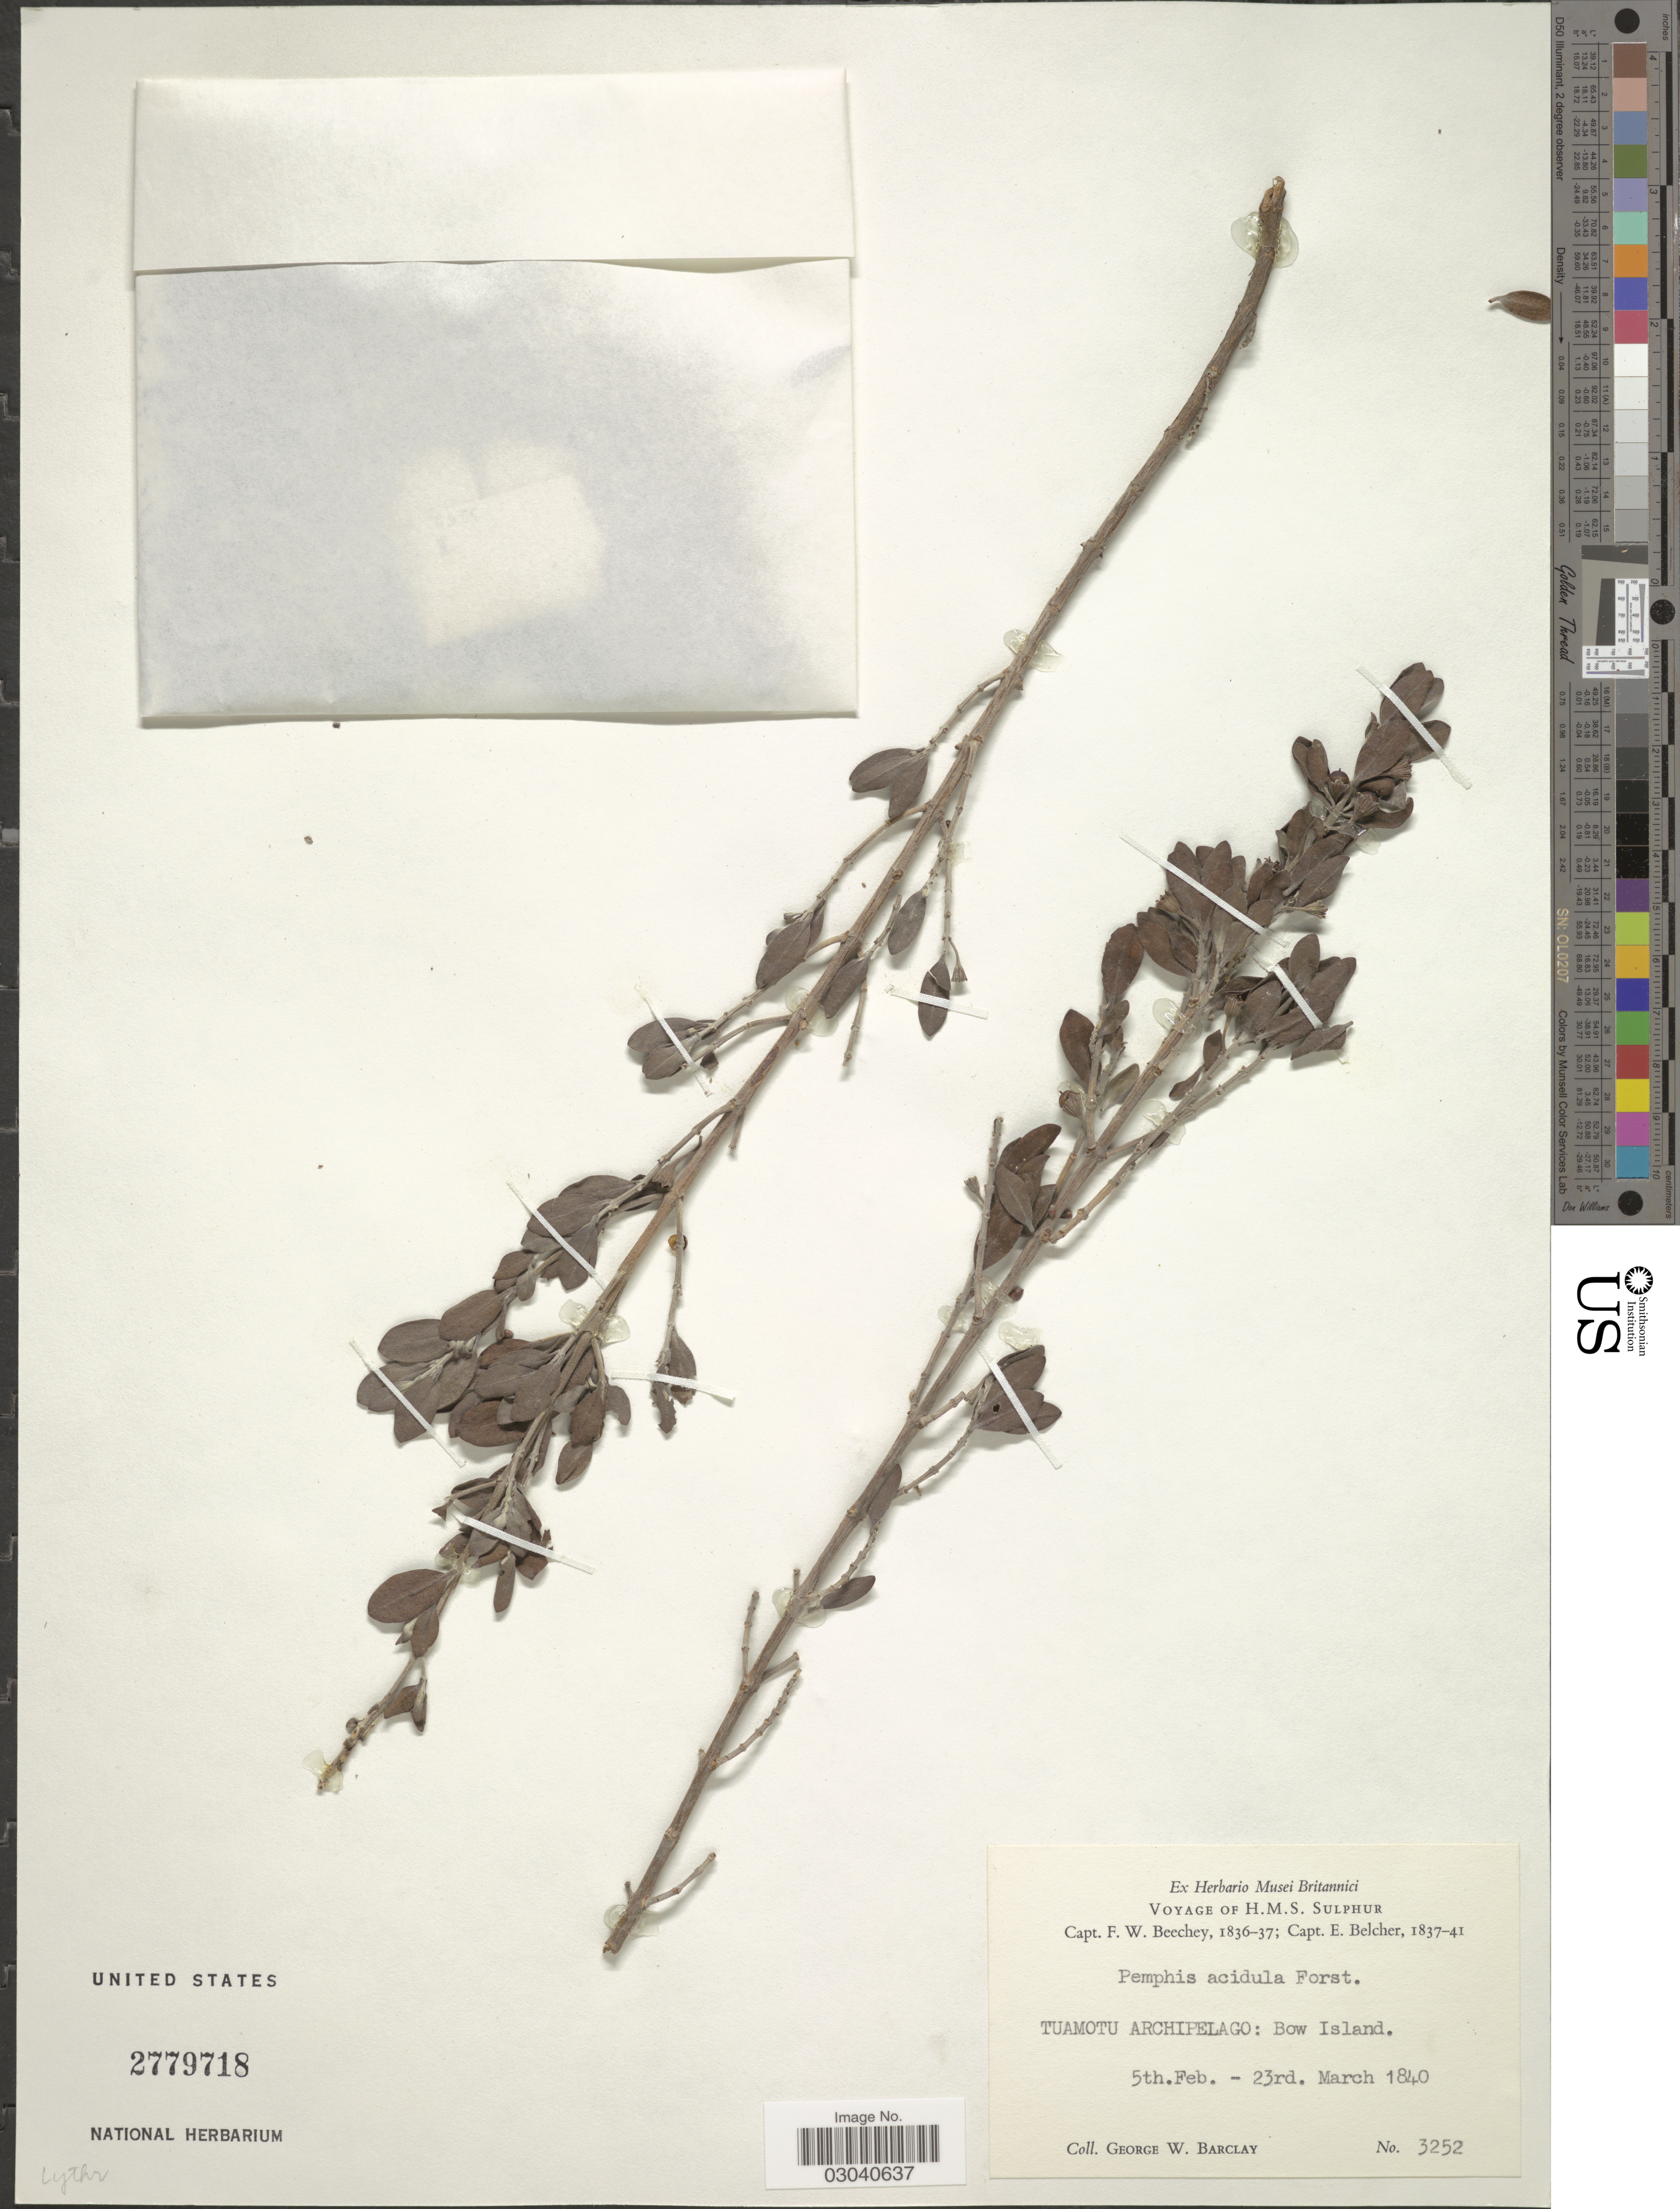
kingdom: Plantae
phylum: Tracheophyta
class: Magnoliopsida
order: Myrtales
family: Lythraceae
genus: Pemphis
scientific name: Pemphis acidula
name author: J.R. Forst. & G. Forst.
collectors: G. W. Barclay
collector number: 3252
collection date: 1840-02-05/1840-03-23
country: French Polynesia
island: Hao Atoll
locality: Tuamotu Archipelago: Bow Island.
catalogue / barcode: US 2779718